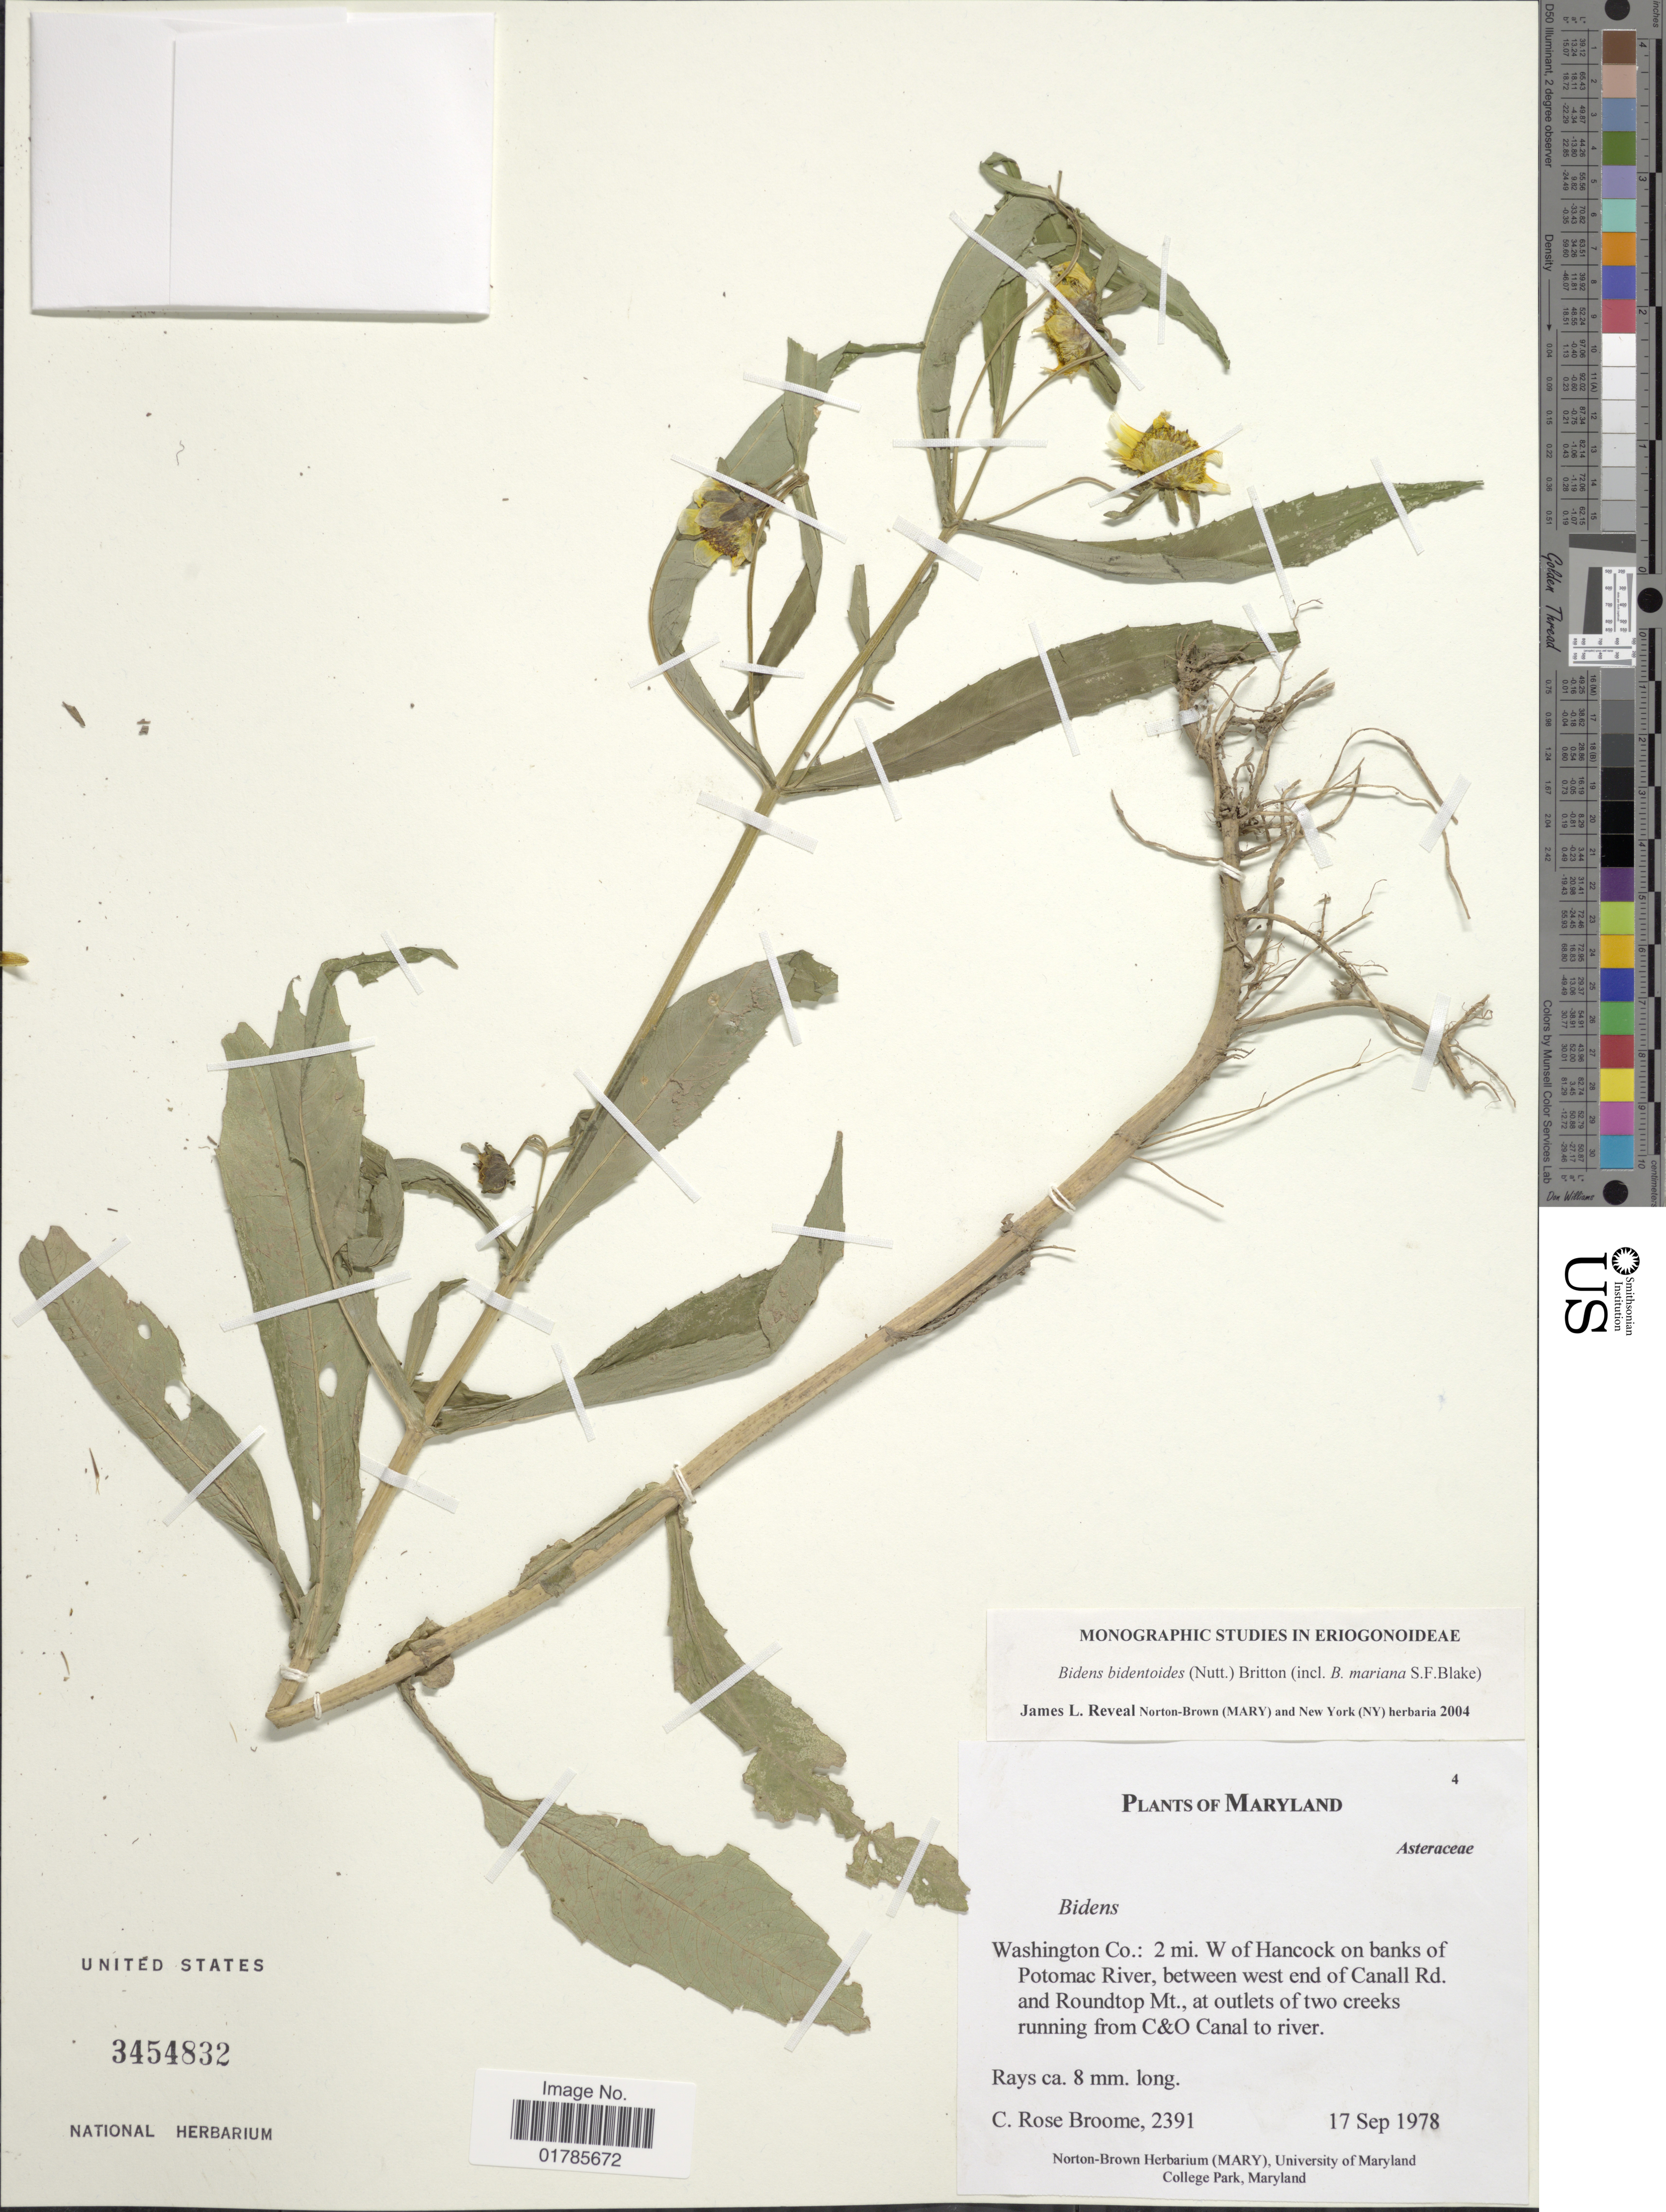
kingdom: Plantae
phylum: Tracheophyta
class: Magnoliopsida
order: Asterales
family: Asteraceae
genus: Bidens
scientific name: Bidens bidentoides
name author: (Nutt.) Britton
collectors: C. R. Broome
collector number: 2391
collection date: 1978-09-17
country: United States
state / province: Maryland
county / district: Washington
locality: Washington Co.: 2 mi. W of Hancock on banks of Potomac River, between west end of Canall Rd. and Roundtop Mt., at outlets of two creeks running from C&O Canal to river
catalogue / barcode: US 3454832